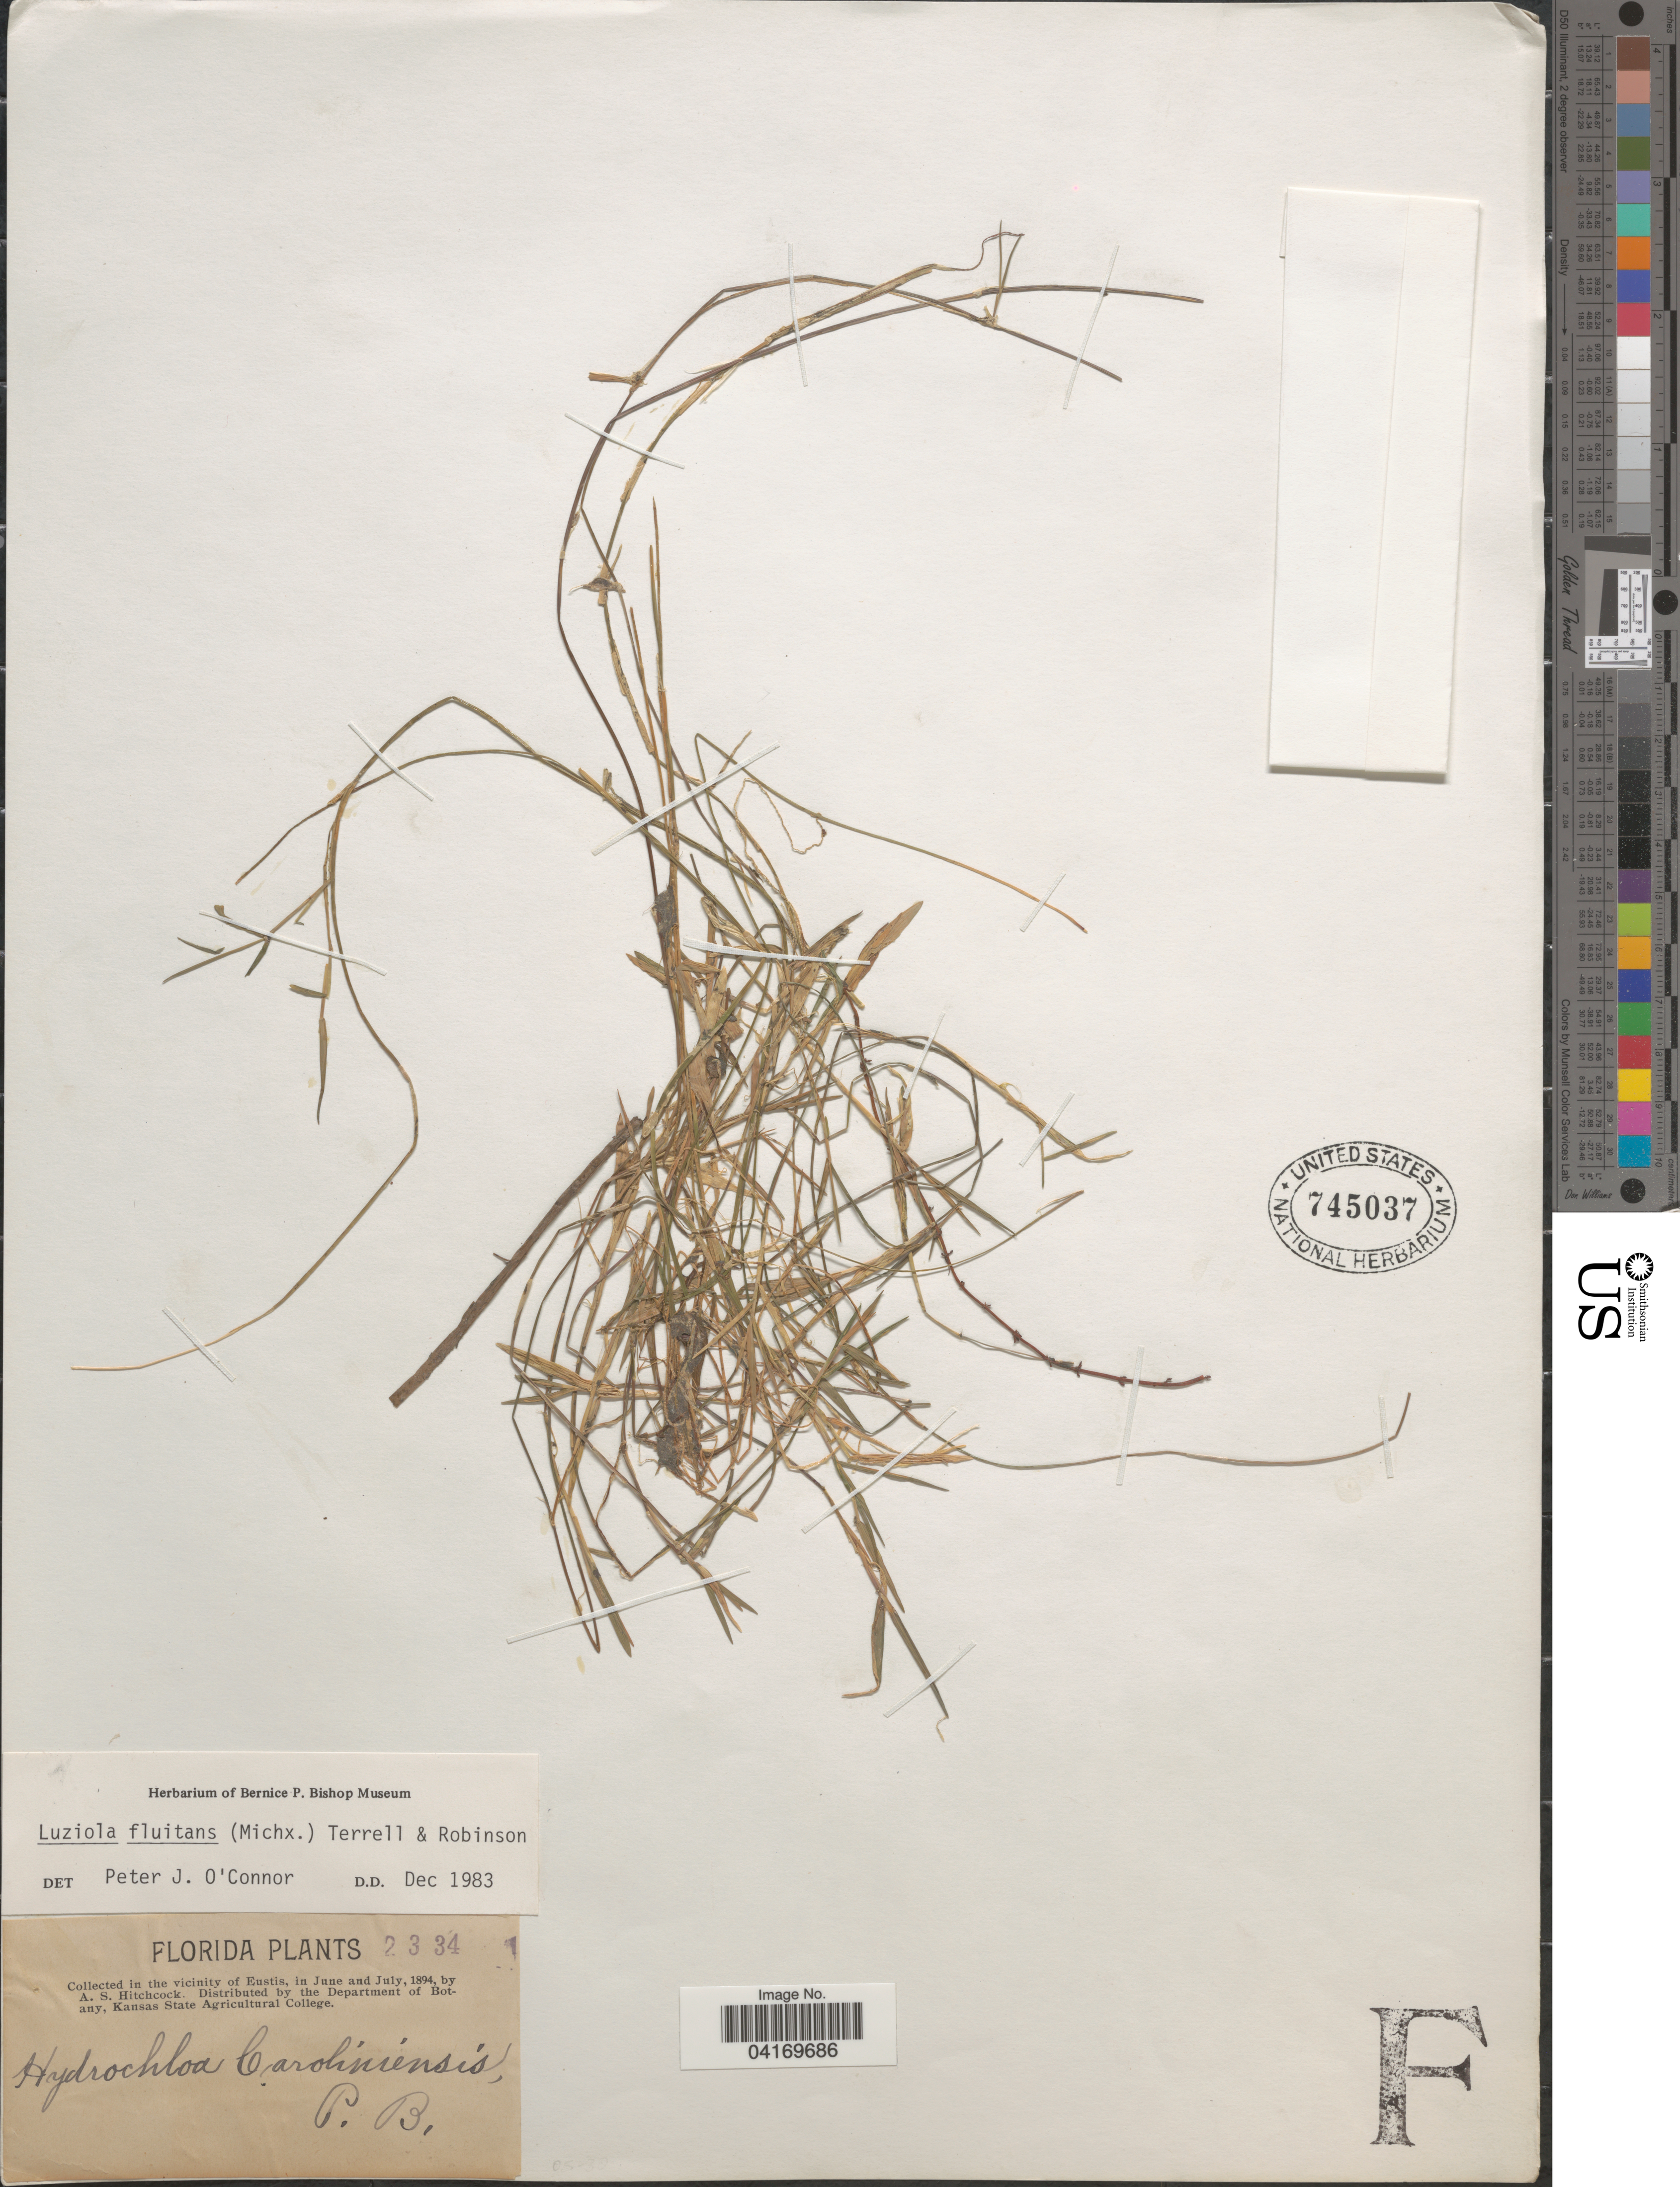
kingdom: Plantae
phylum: Tracheophyta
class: Liliopsida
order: Poales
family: Poaceae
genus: Luziola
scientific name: Luziola fluitans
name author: (Michx.) Terrell & H. Rob.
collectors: A. S. Hitchcock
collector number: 2334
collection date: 1894-06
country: United States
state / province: Florida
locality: In the vicinity of Eustis.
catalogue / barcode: US 745037